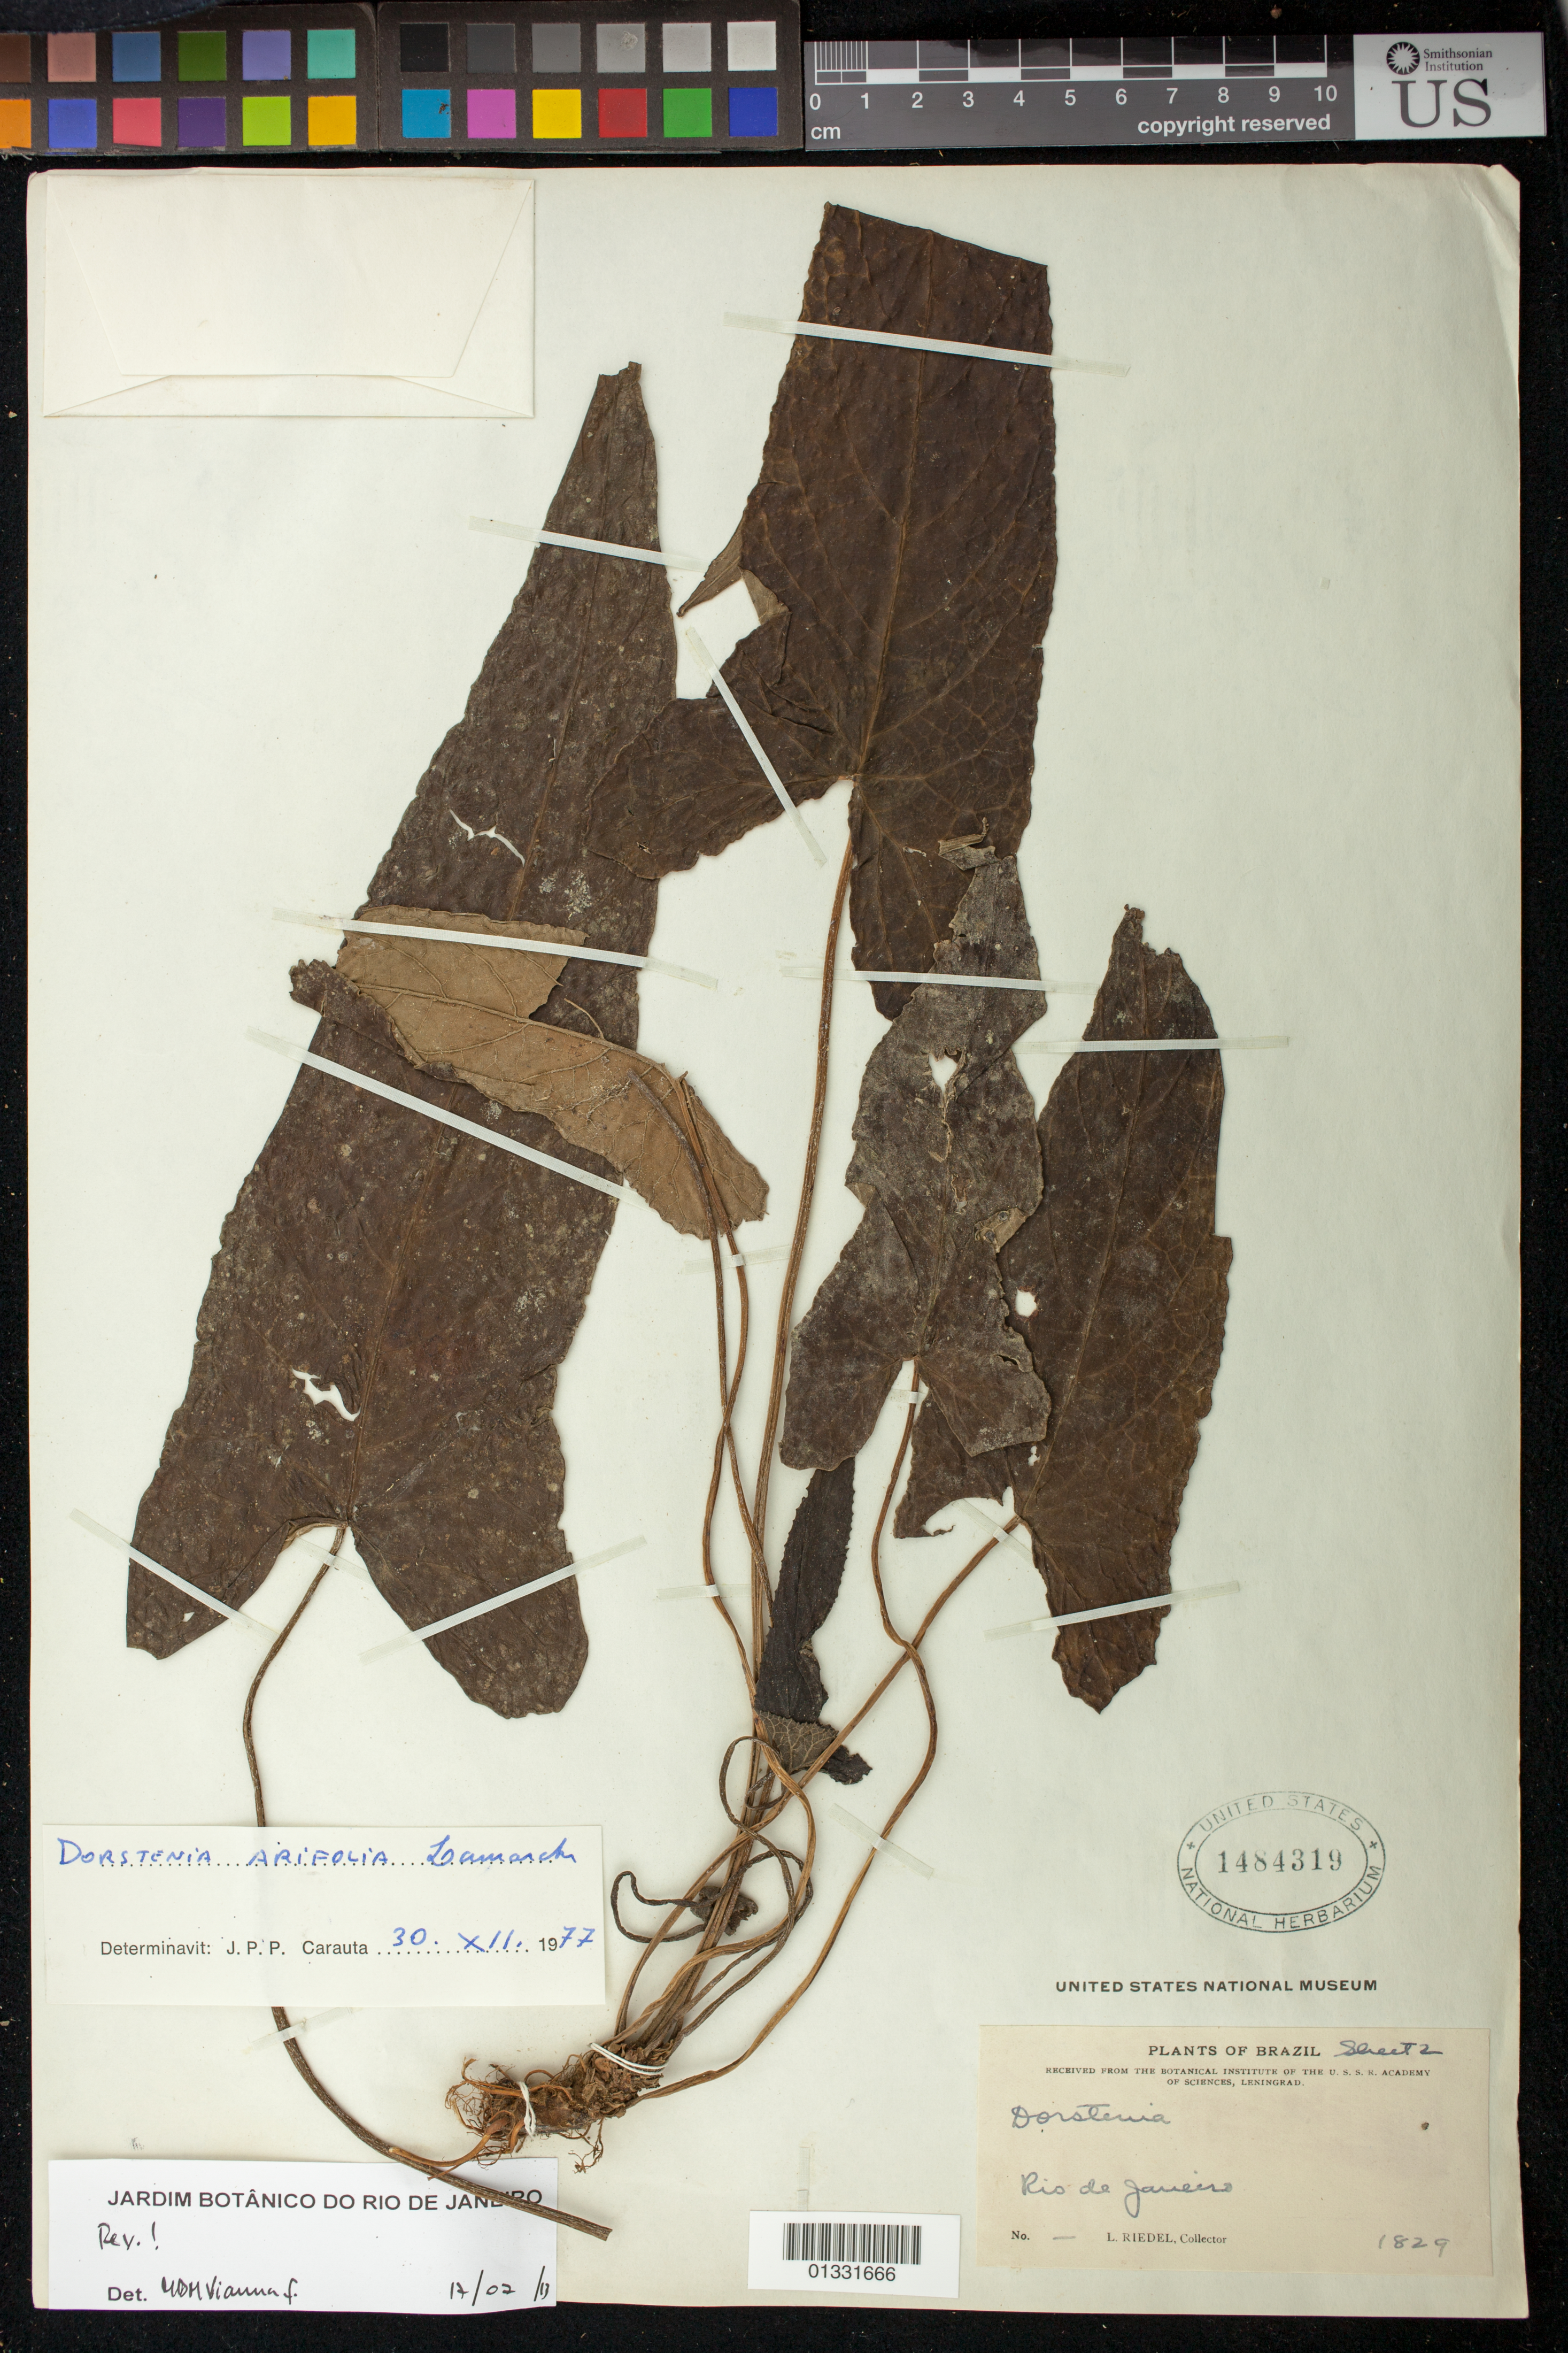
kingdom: Plantae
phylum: Tracheophyta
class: Magnoliopsida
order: Rosales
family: Moraceae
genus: Dorstenia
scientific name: Dorstenia arifolia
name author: Lam.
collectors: L. Riedel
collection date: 1905-01-02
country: Brazil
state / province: Rio de Janeiro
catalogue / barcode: US 1484319